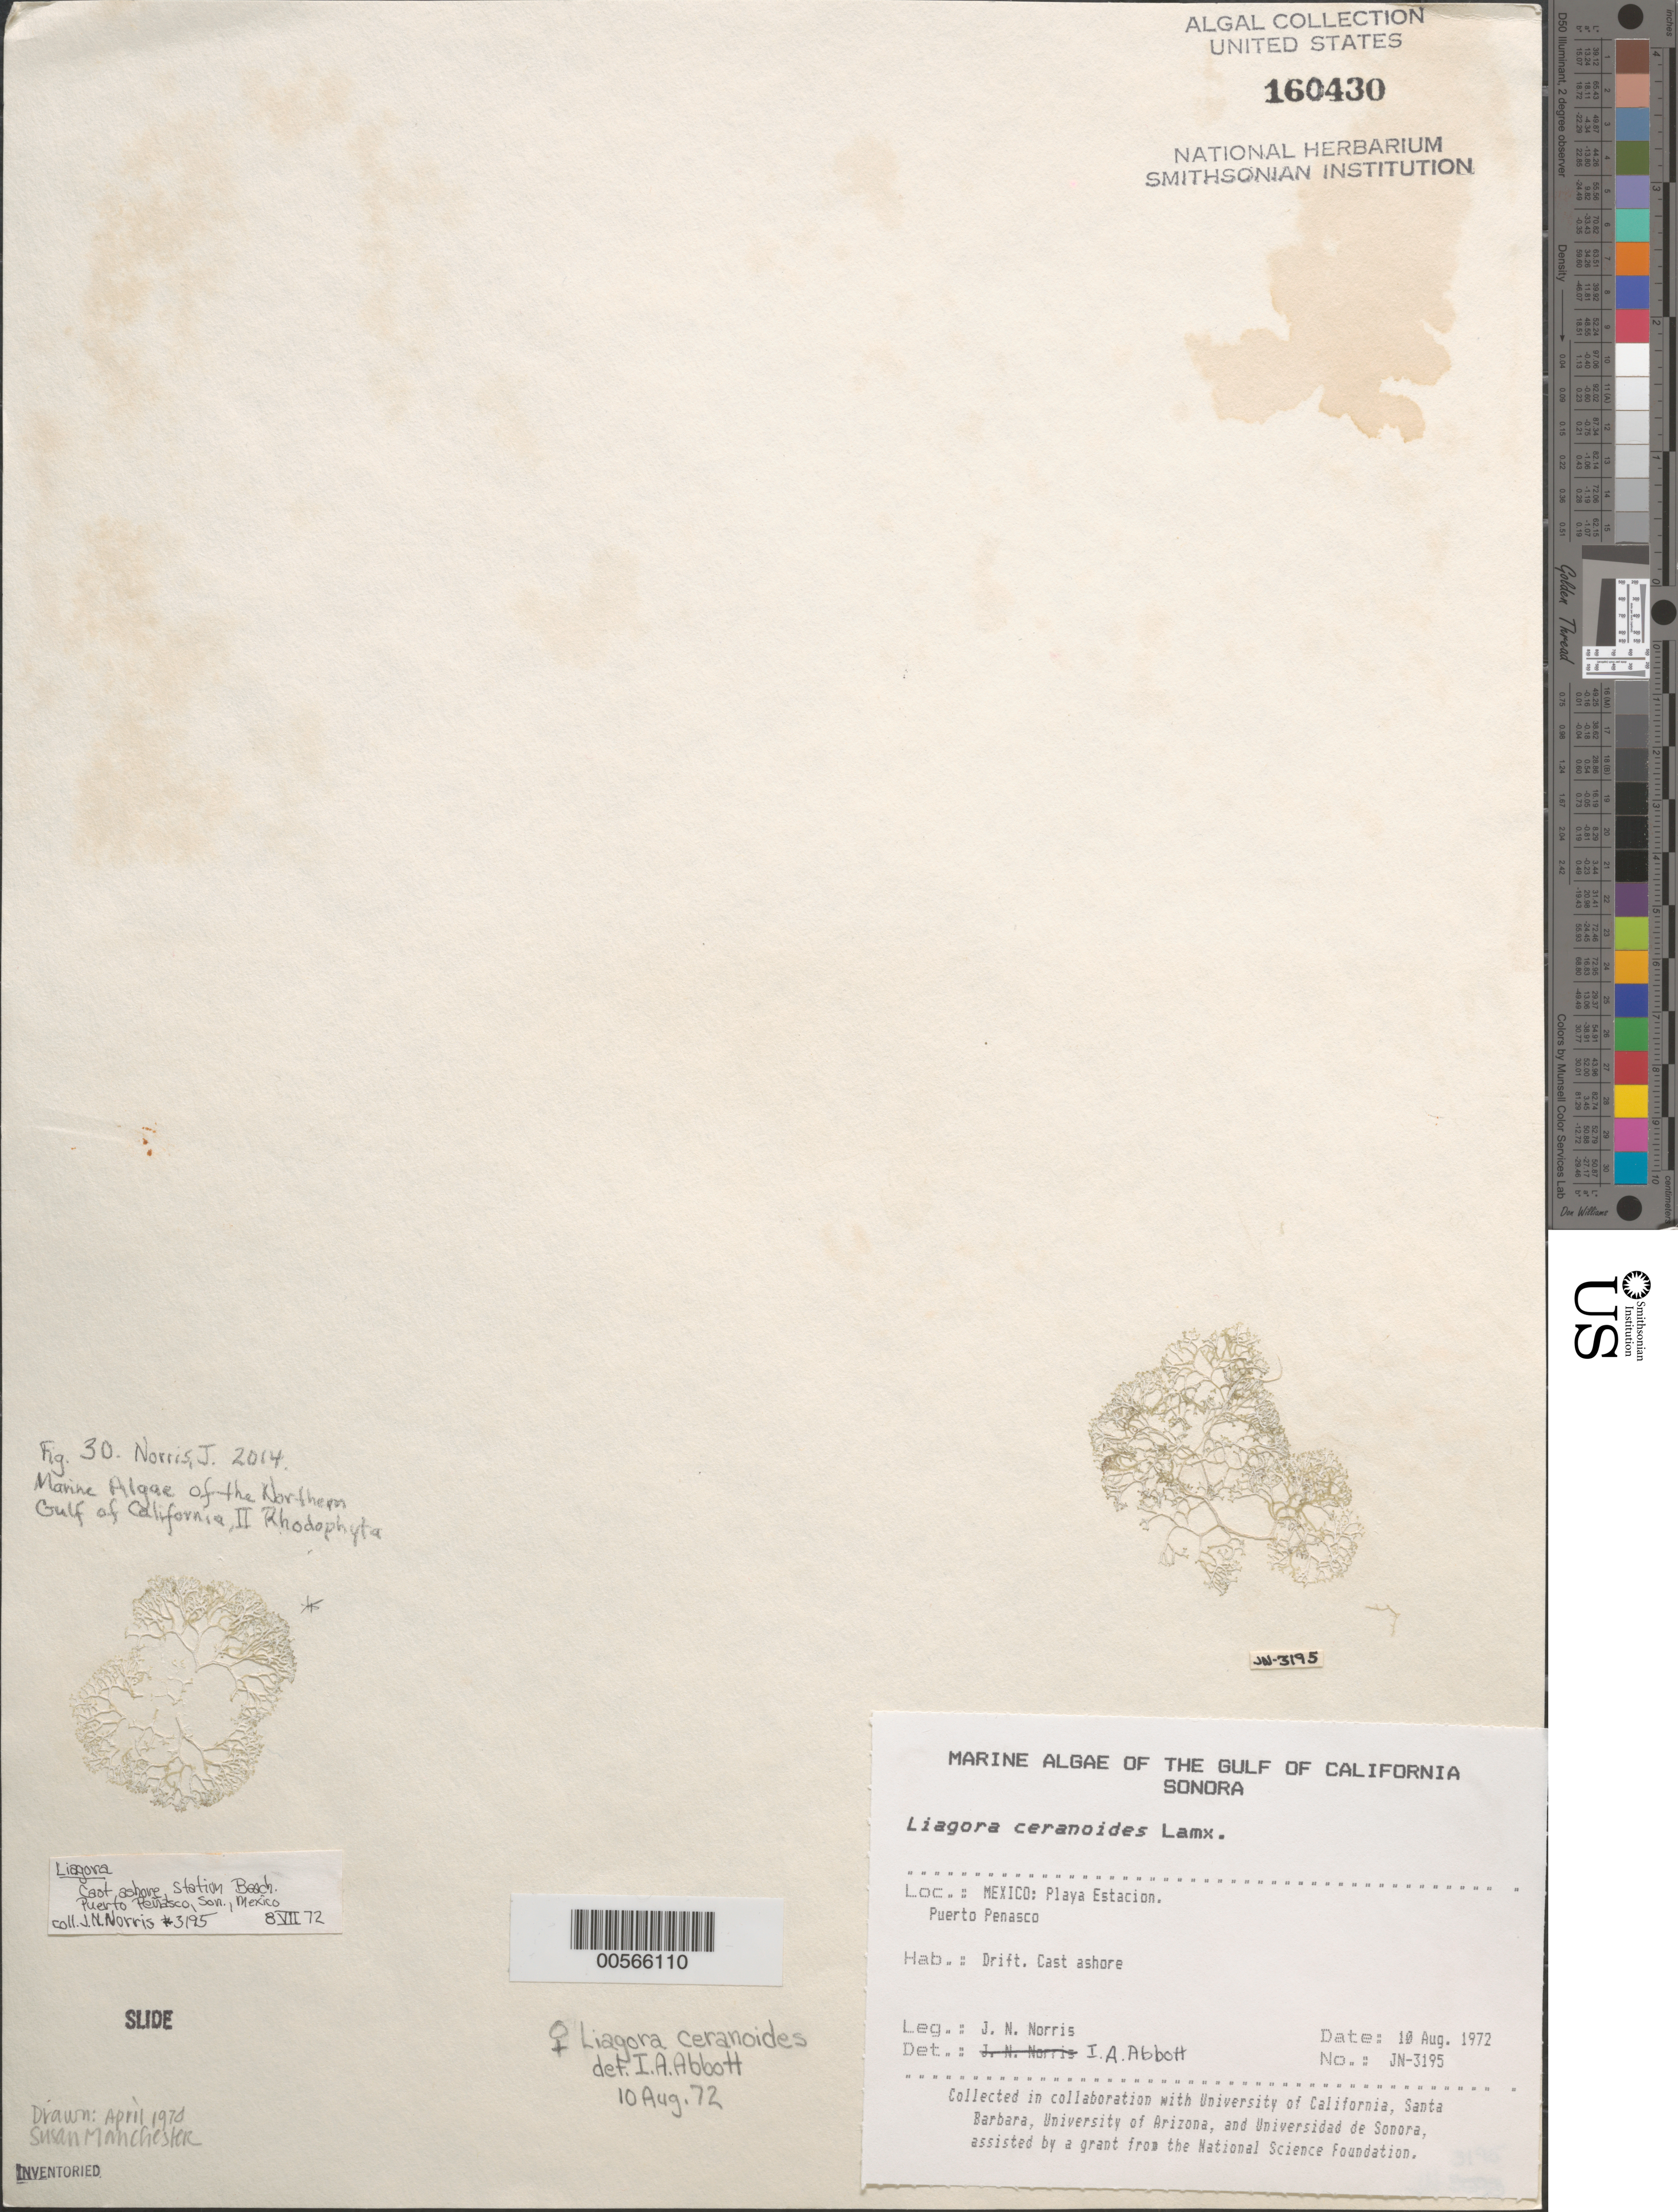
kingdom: Plantae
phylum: Rhodophyta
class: Florideophyceae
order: Nemaliales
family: Liagoraceae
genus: Liagora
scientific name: Liagora ceranoides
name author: J.V.Lamouroux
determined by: Abbott, Isabella A.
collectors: J. N. Norris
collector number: JN-3195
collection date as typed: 10 Aug 1972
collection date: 1972-08-10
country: Mexico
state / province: Sonora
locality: Playa Estacion, Puerto Penasco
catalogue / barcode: US 160430